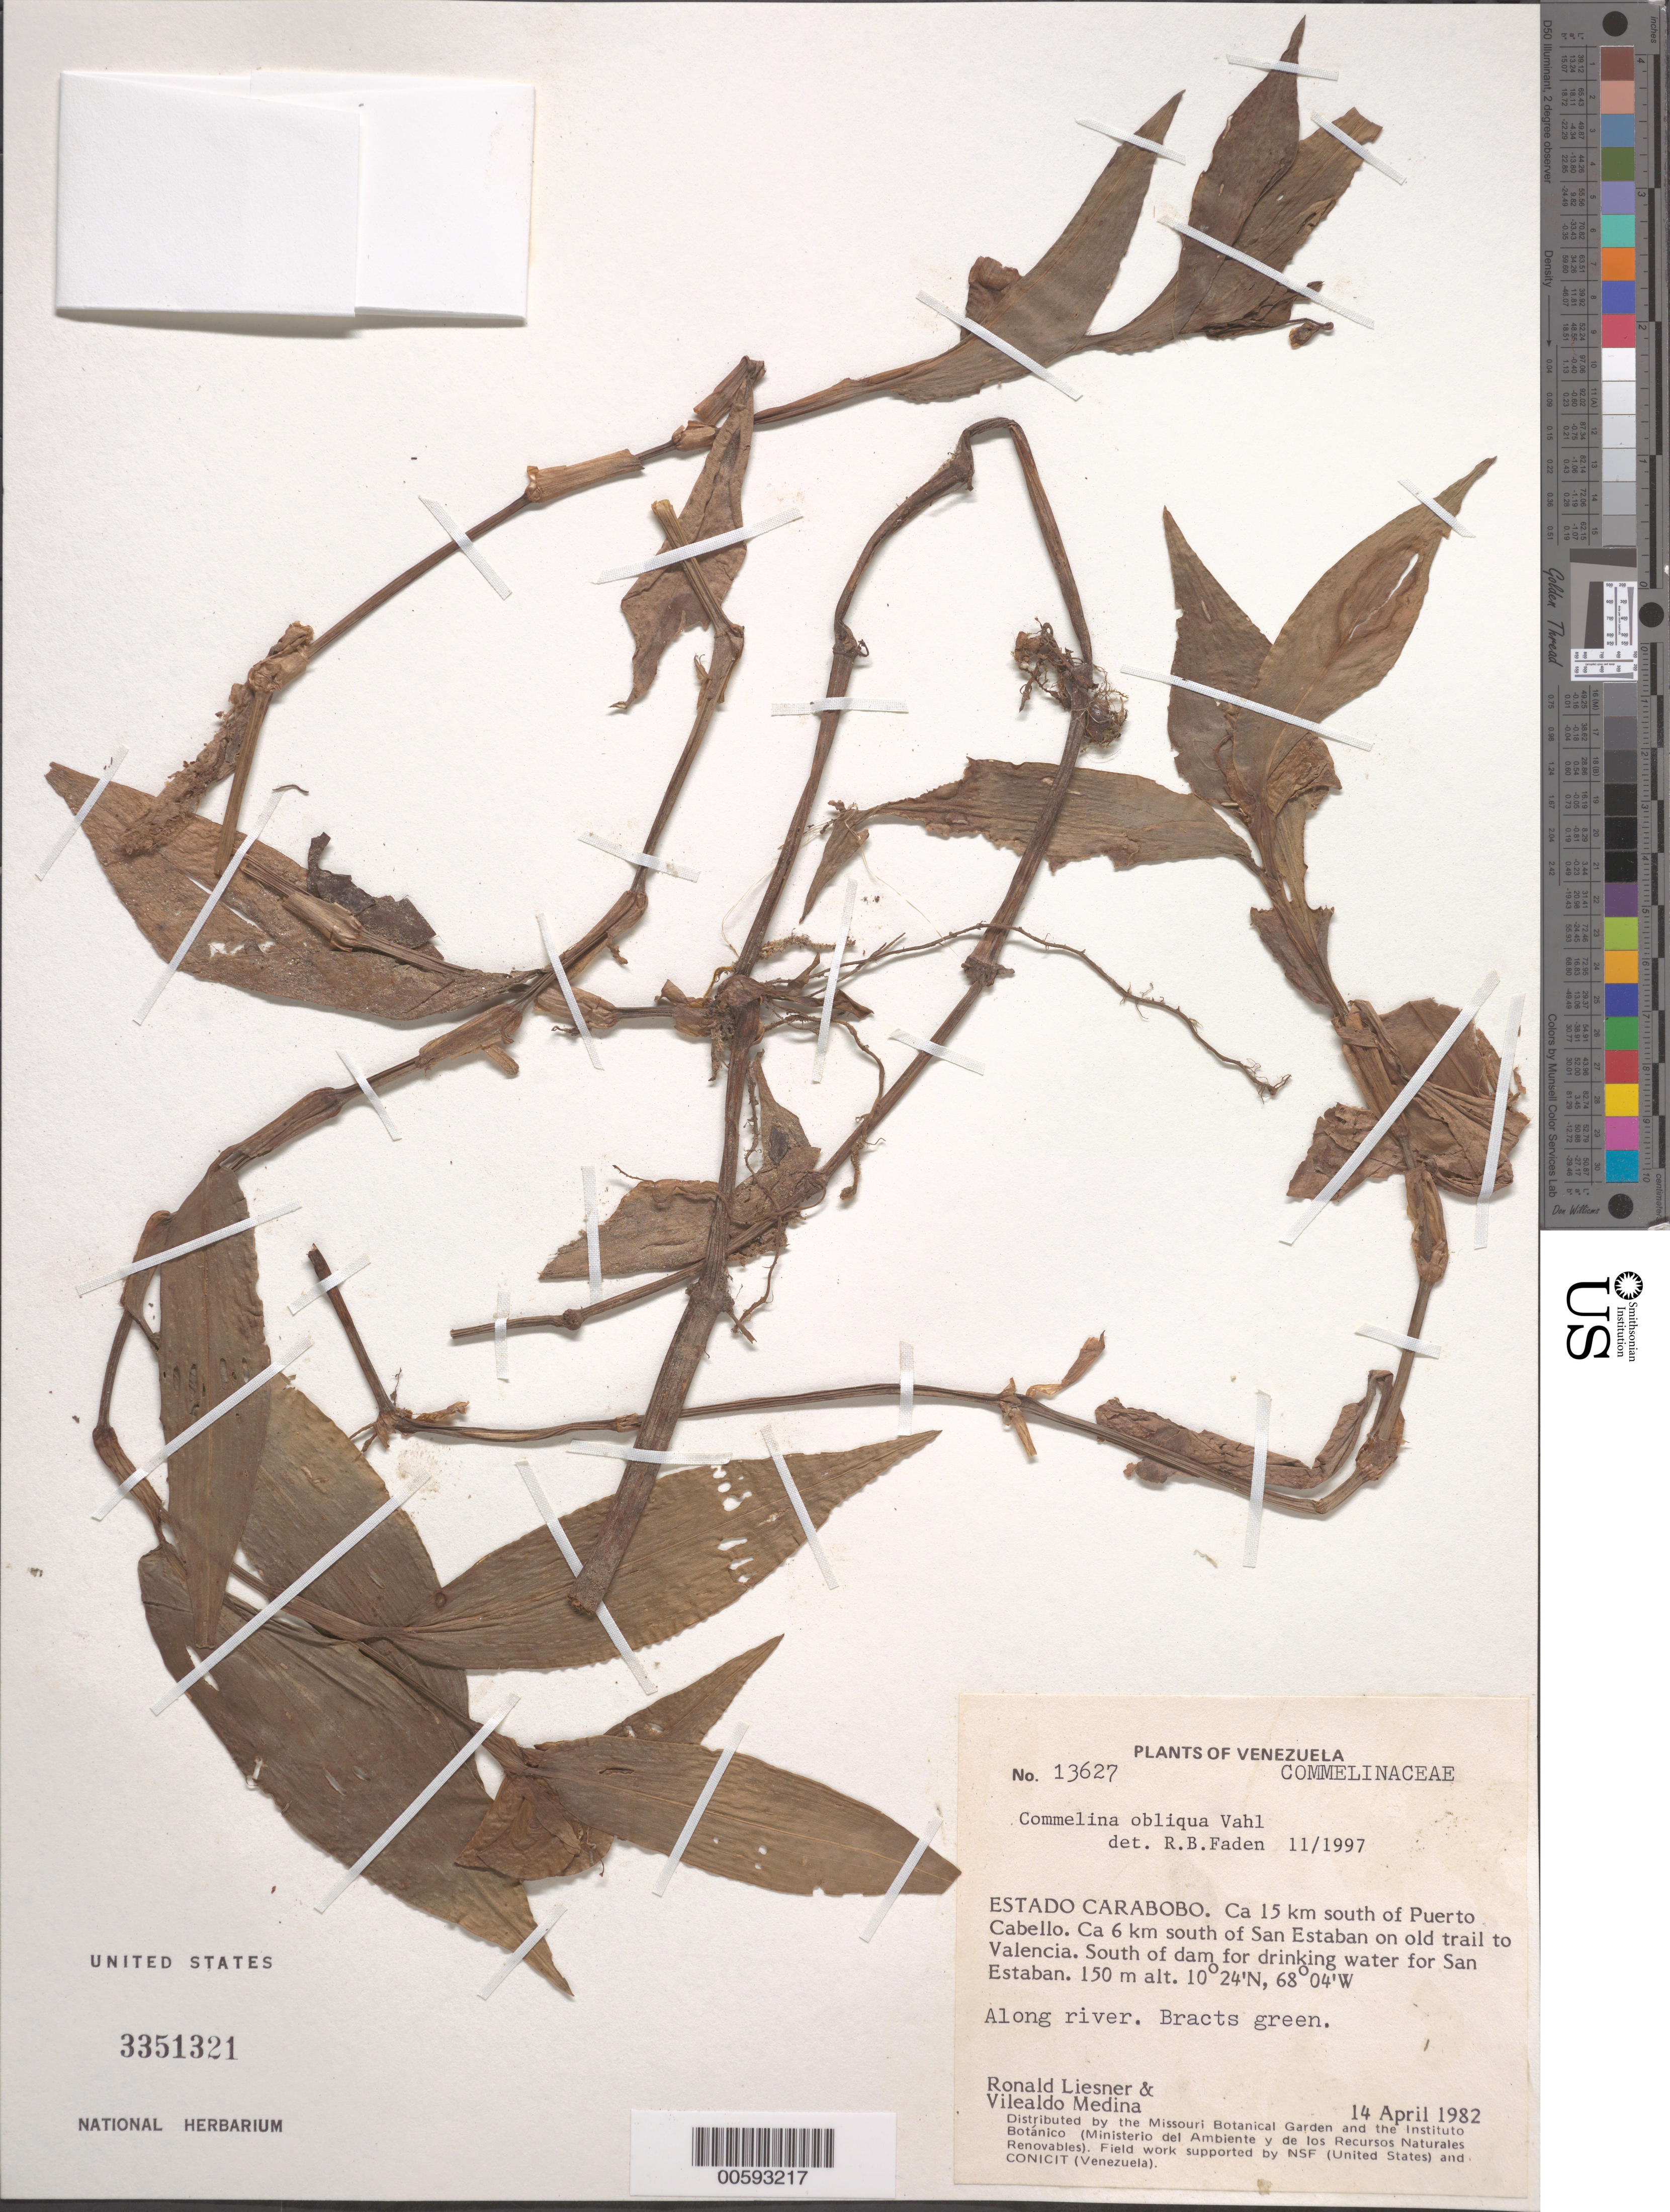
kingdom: Plantae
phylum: Tracheophyta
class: Liliopsida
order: Commelinales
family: Commelinaceae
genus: Commelina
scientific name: Commelina obliqua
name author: Vahl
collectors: R. L. Liesner & V. Medina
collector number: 13627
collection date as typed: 14 Apr 1982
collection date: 1982-04-14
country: Venezuela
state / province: Carabobo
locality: S of puerto cabello, s of san estaban, trail to valencia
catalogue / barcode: US 3351321